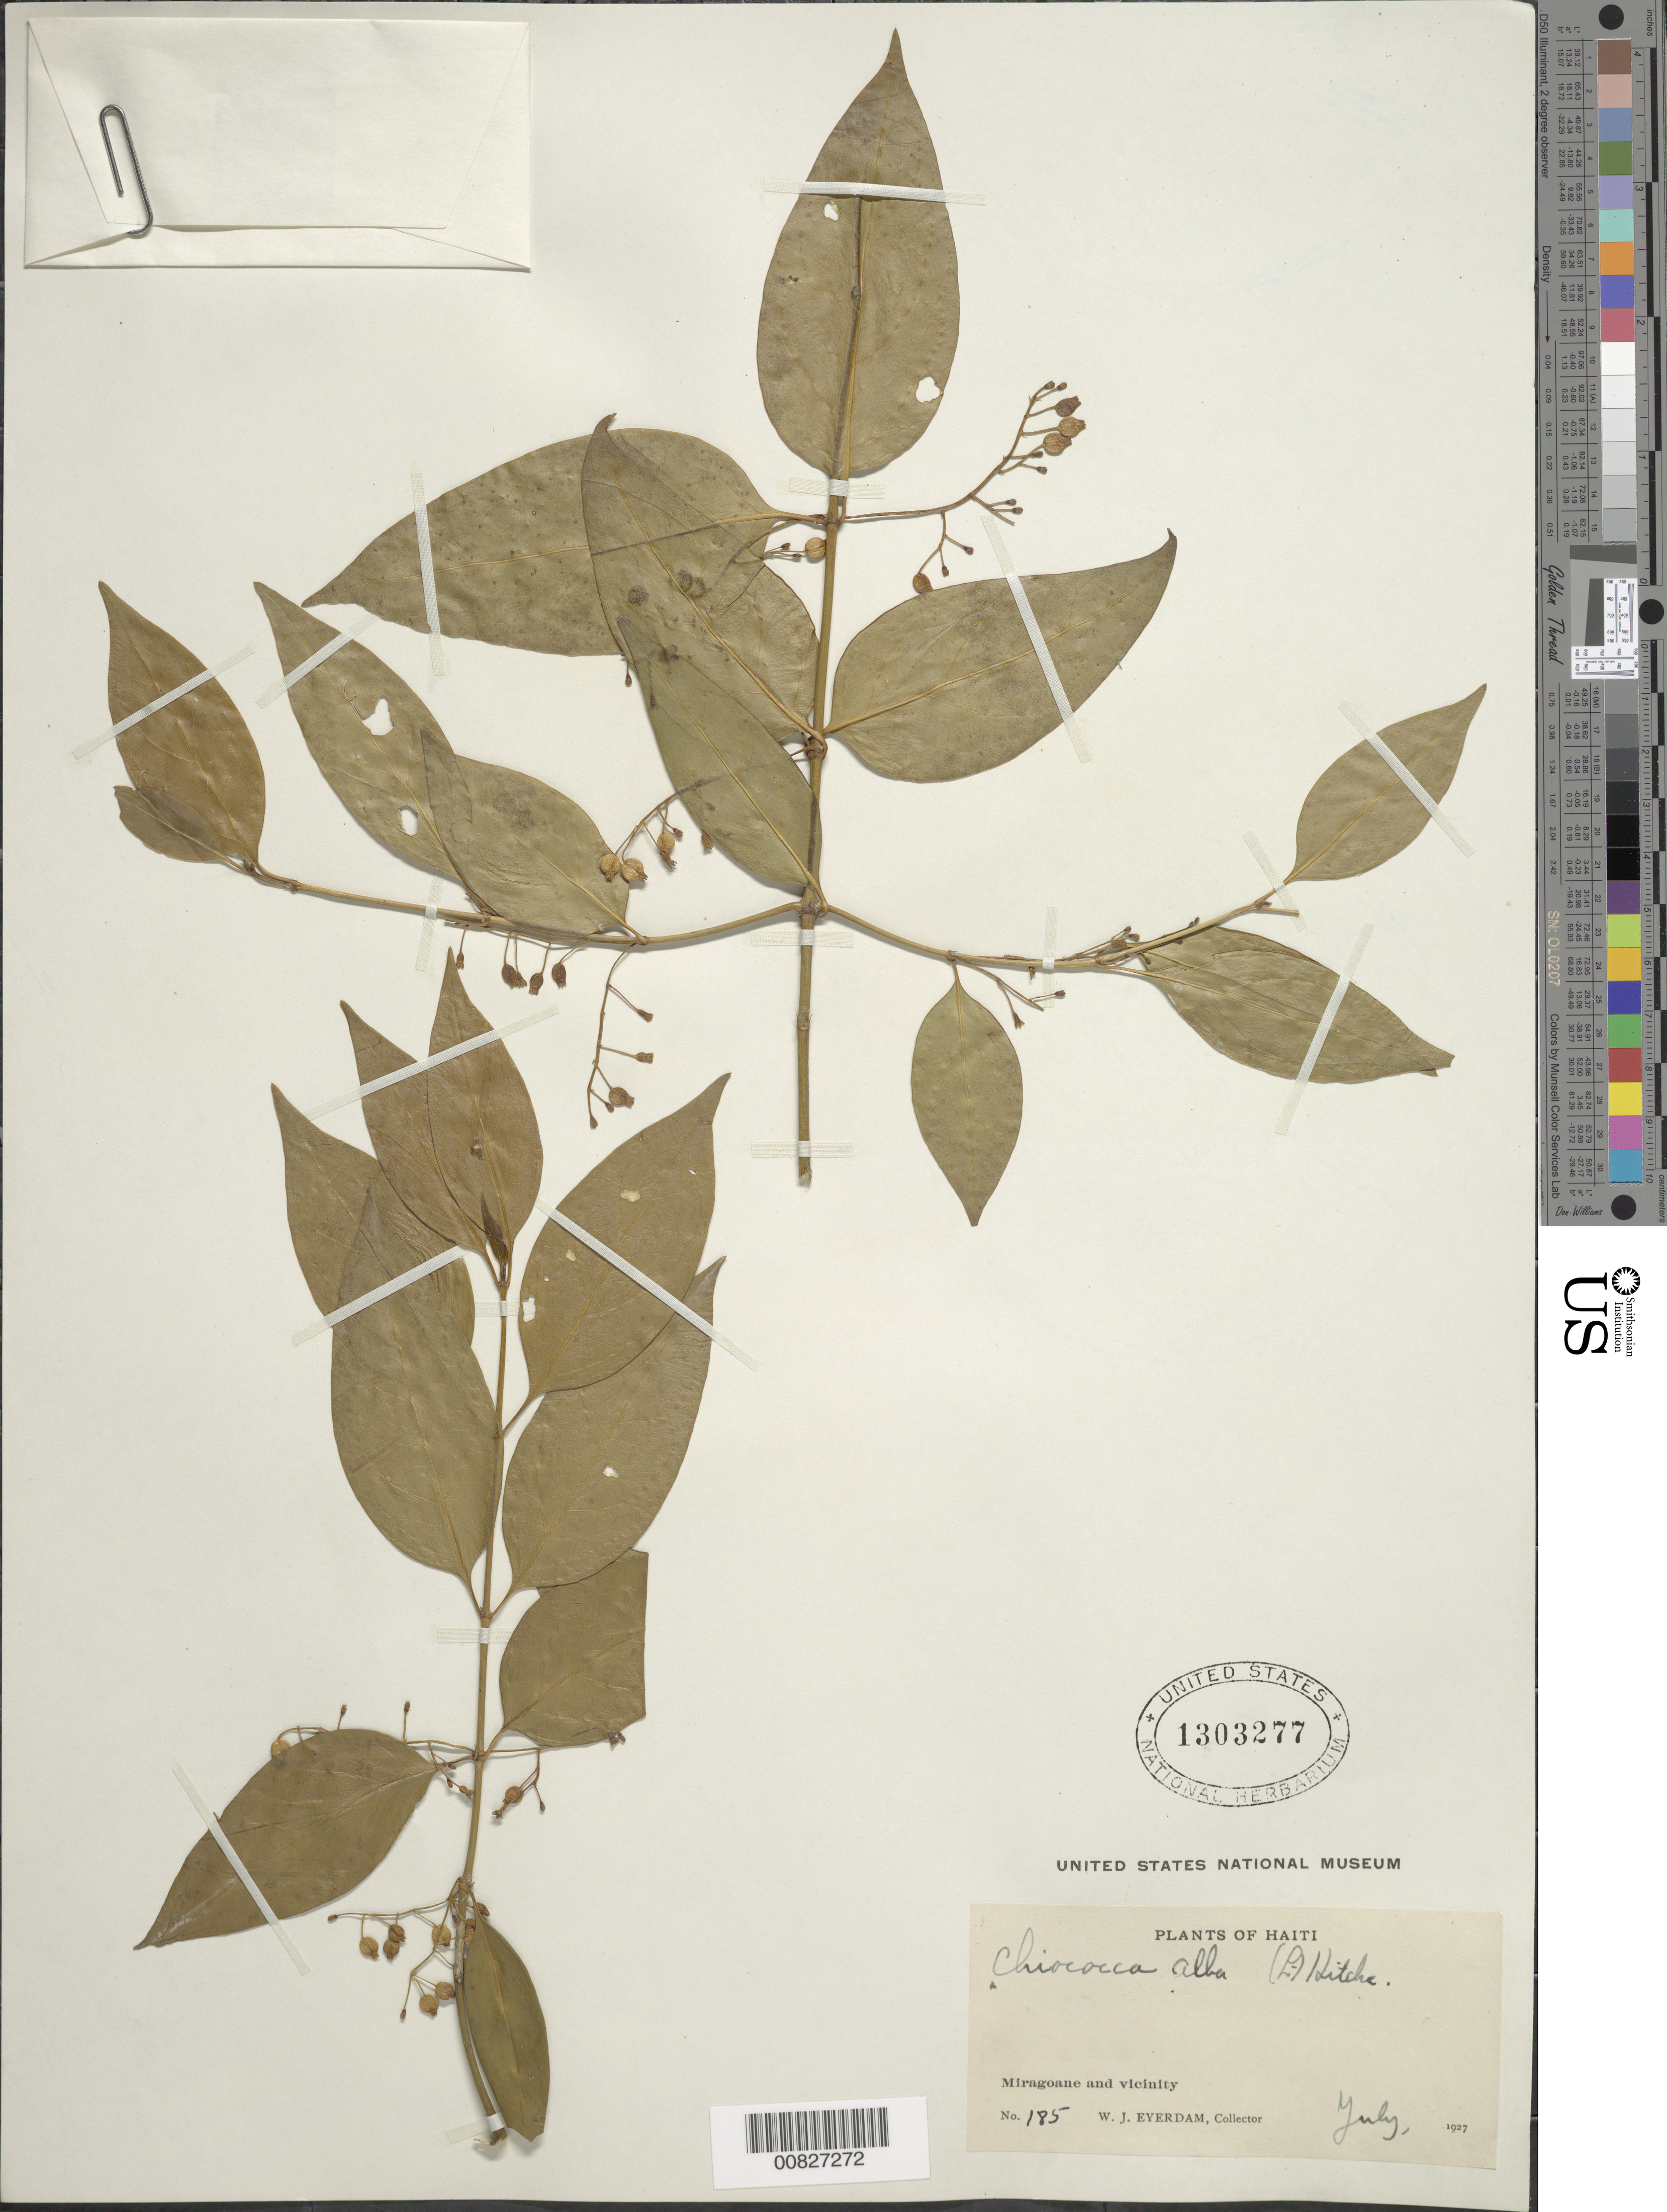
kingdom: Plantae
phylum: Tracheophyta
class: Magnoliopsida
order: Gentianales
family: Rubiaceae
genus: Chiococca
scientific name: Chiococca alba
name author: (L.) Hitchc.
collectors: W. J. Eyerdam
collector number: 185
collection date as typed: Jul 1927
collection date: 1927-07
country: Haiti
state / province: Grand'Anse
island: Hispaniola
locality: Miragoane and vicinity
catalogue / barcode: US 1303277